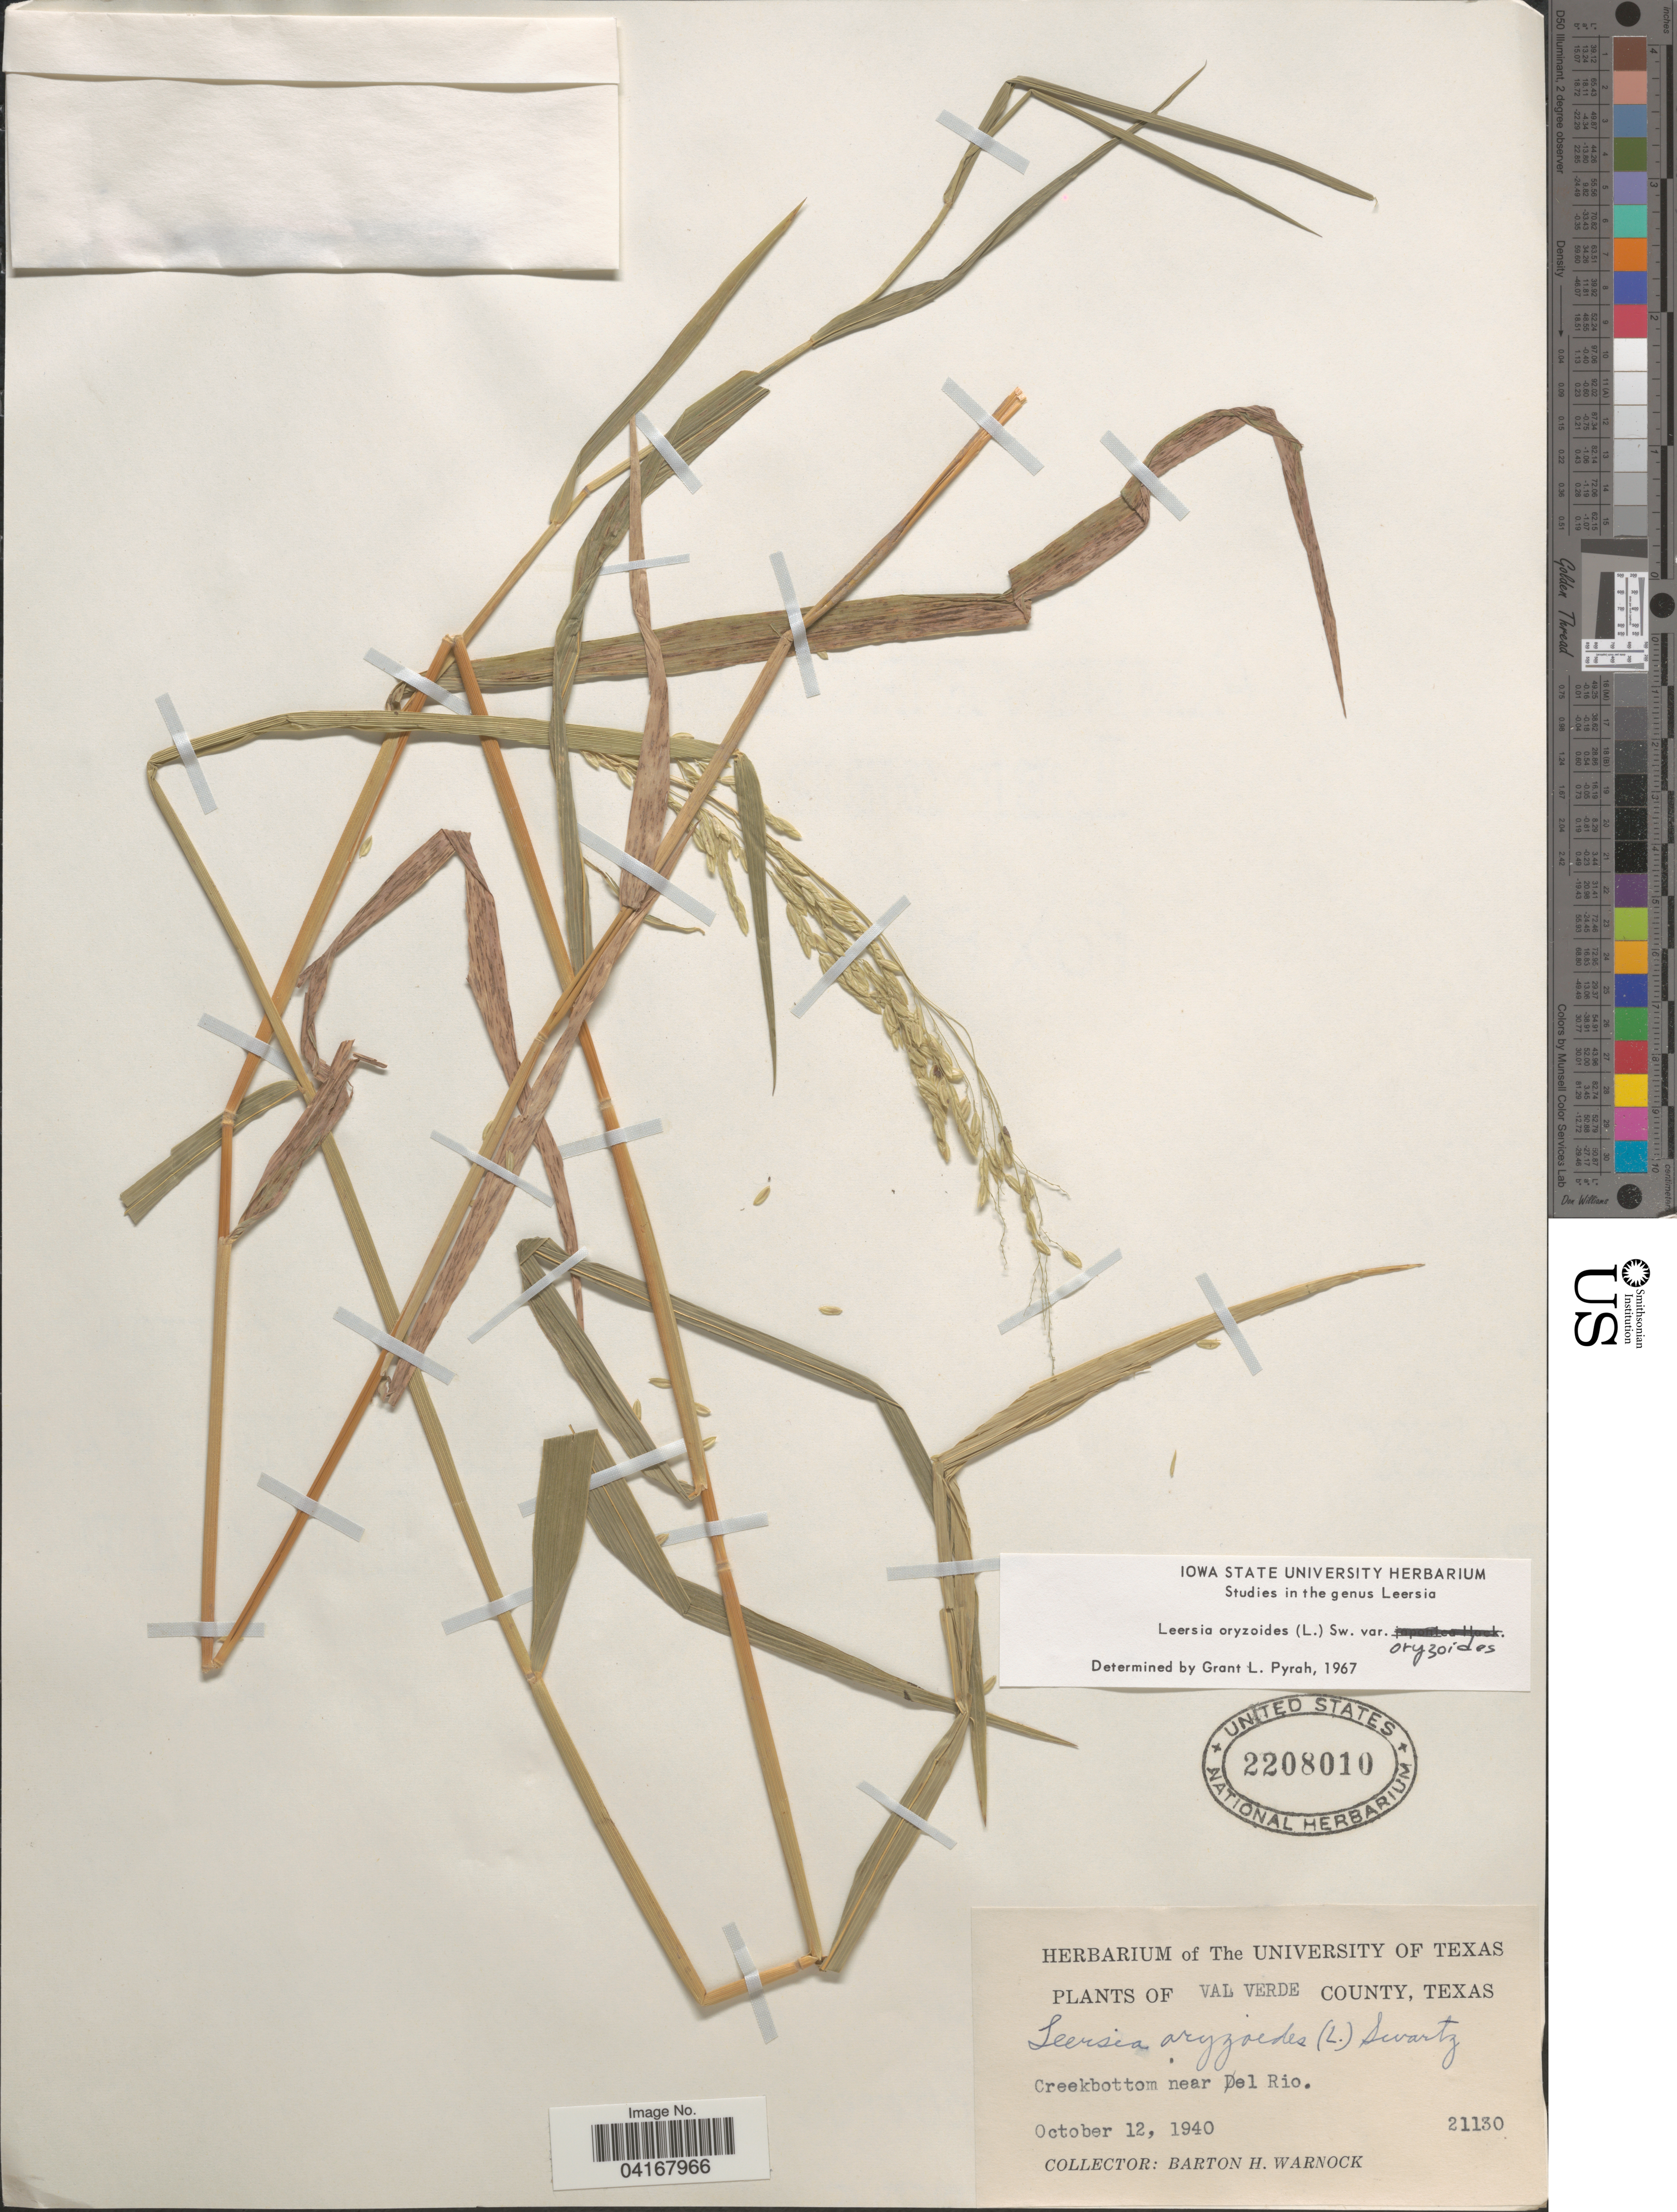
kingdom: Plantae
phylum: Tracheophyta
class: Liliopsida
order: Poales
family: Poaceae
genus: Leersia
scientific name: Leersia oryzoides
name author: (L.) Sw.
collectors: B. H. Warnock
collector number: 21130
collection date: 1940-10-12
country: United States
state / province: Texas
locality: Val Verde County. Creekbottom near Del Rio.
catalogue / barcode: US 2208010